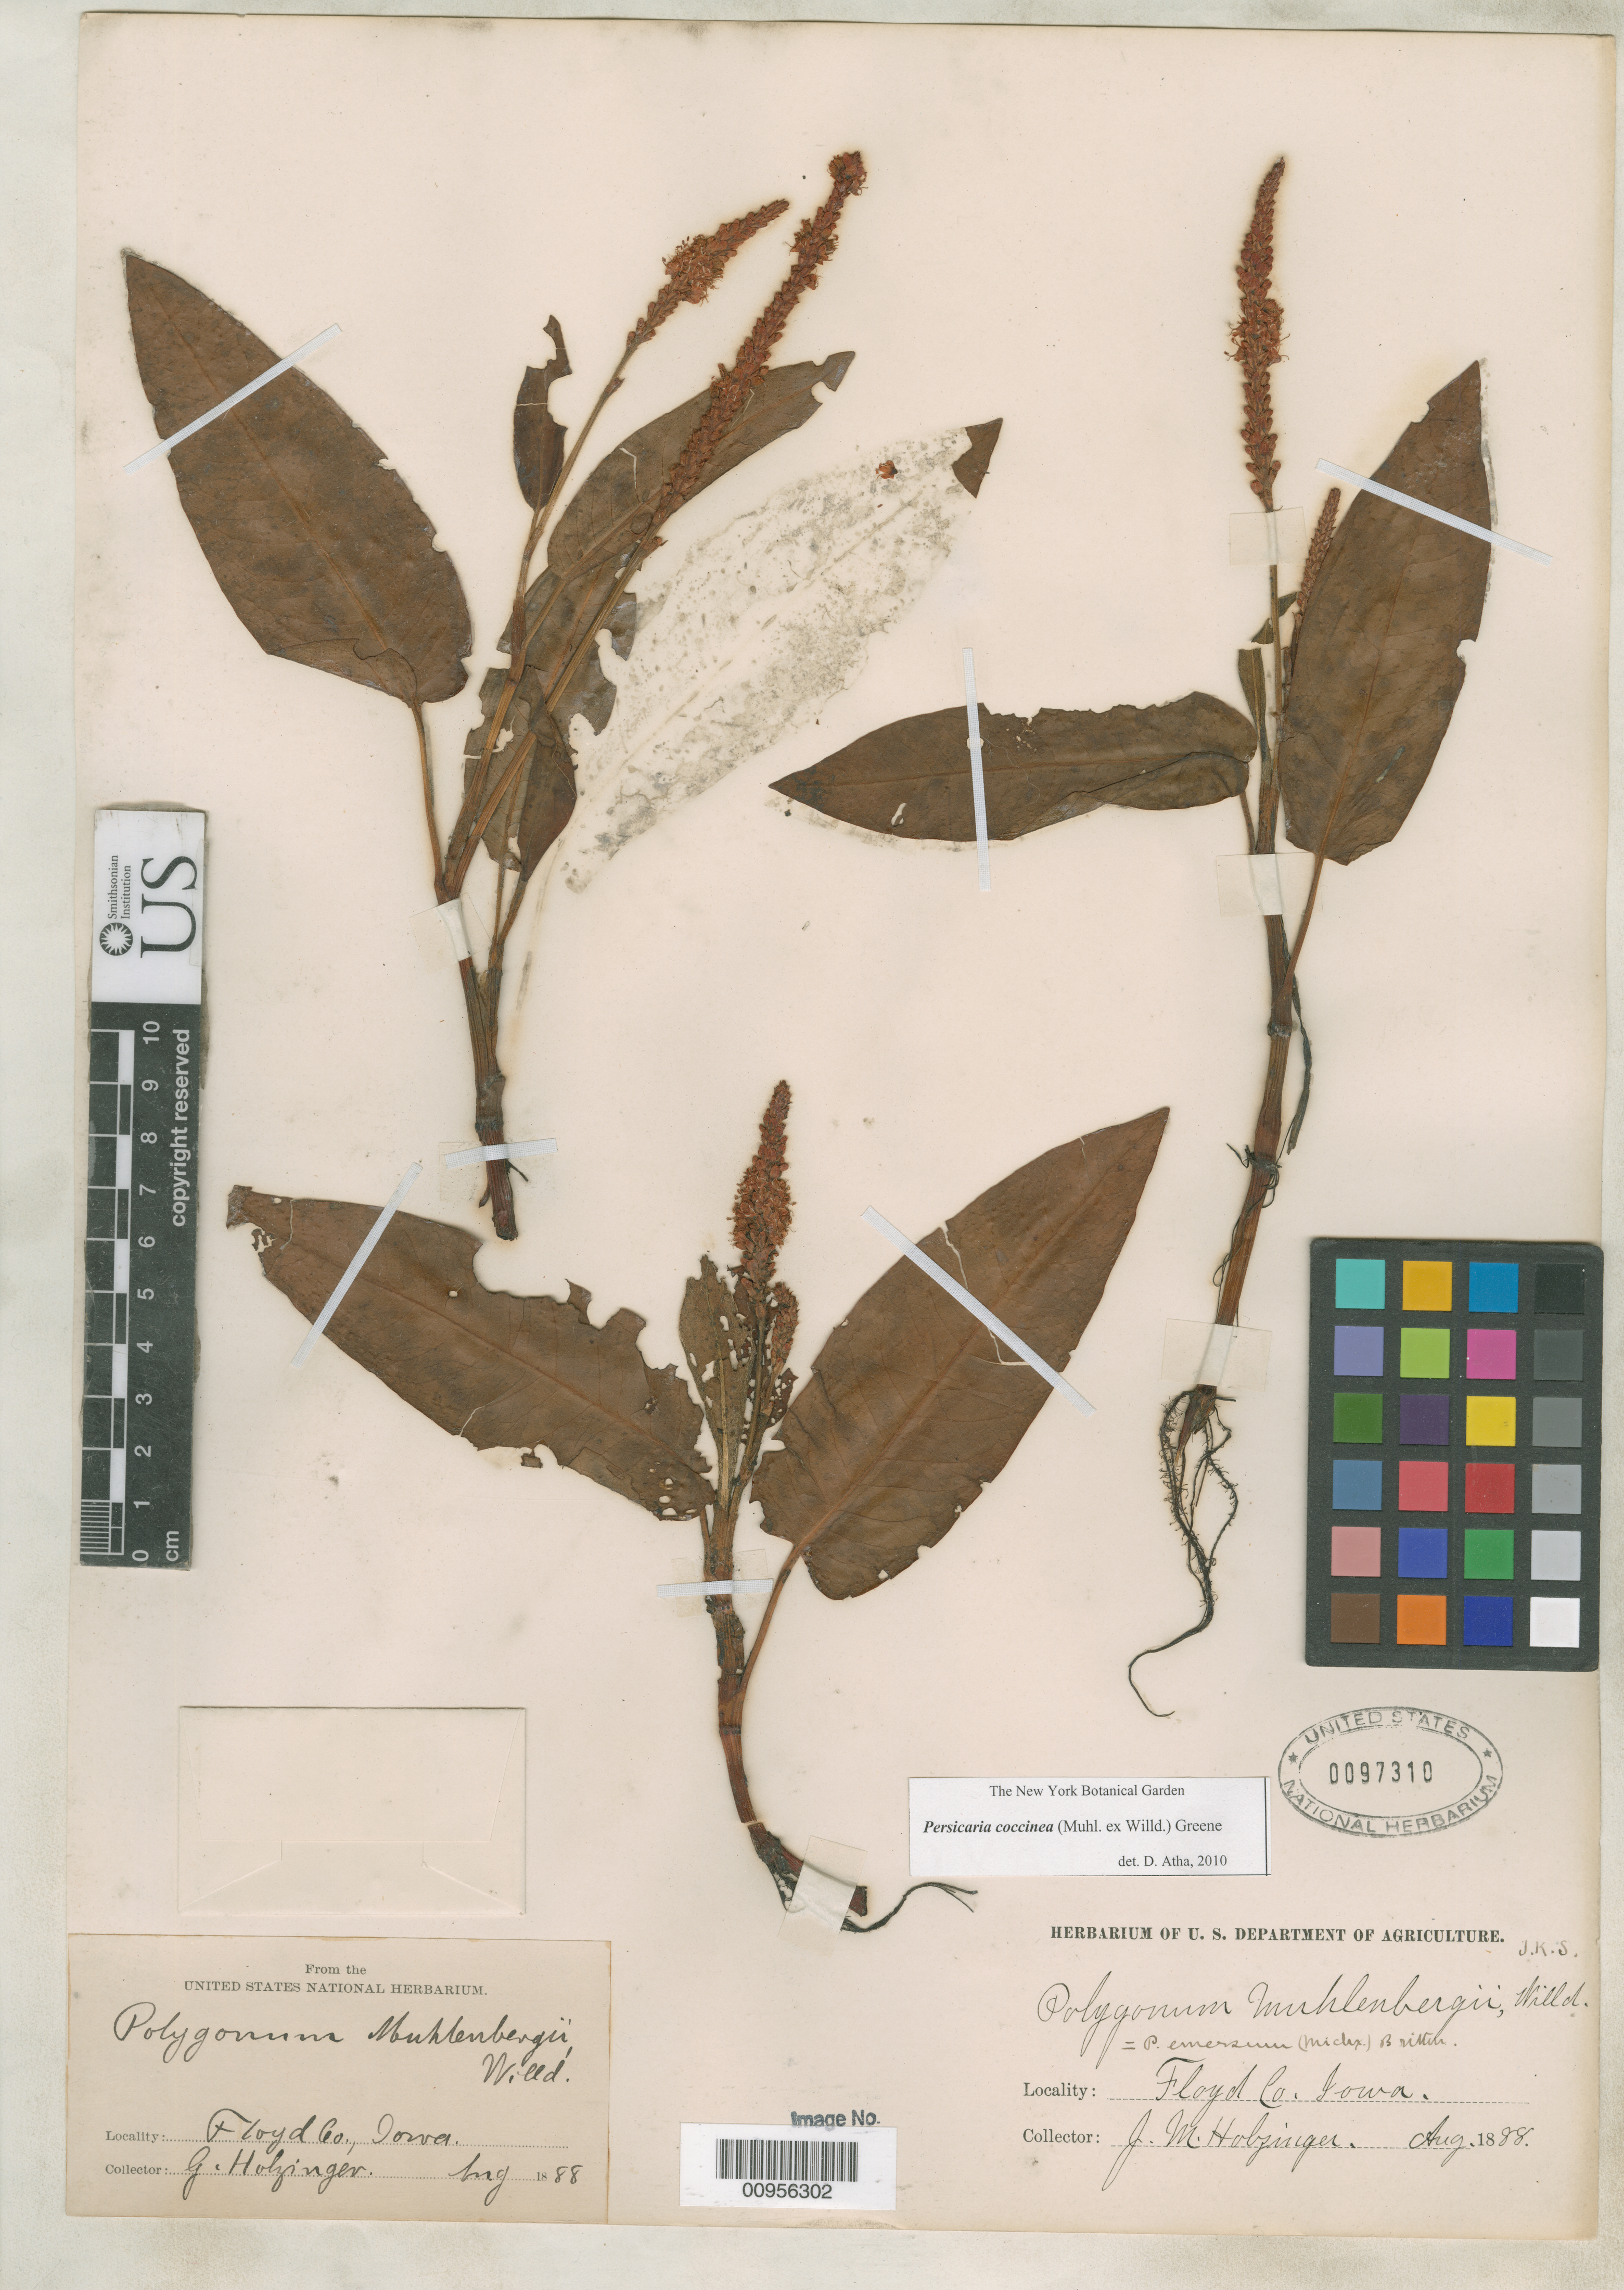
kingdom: Plantae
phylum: Tracheophyta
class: Magnoliopsida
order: Caryophyllales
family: Polygonaceae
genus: Persicaria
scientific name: Persicaria plantaginea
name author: Greene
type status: Syntype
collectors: J. M. Holzinger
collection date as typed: Aug 1888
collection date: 1888-08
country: United States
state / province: Iowa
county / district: Floyd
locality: Floyd Co., Iowa.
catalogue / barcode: US 97310